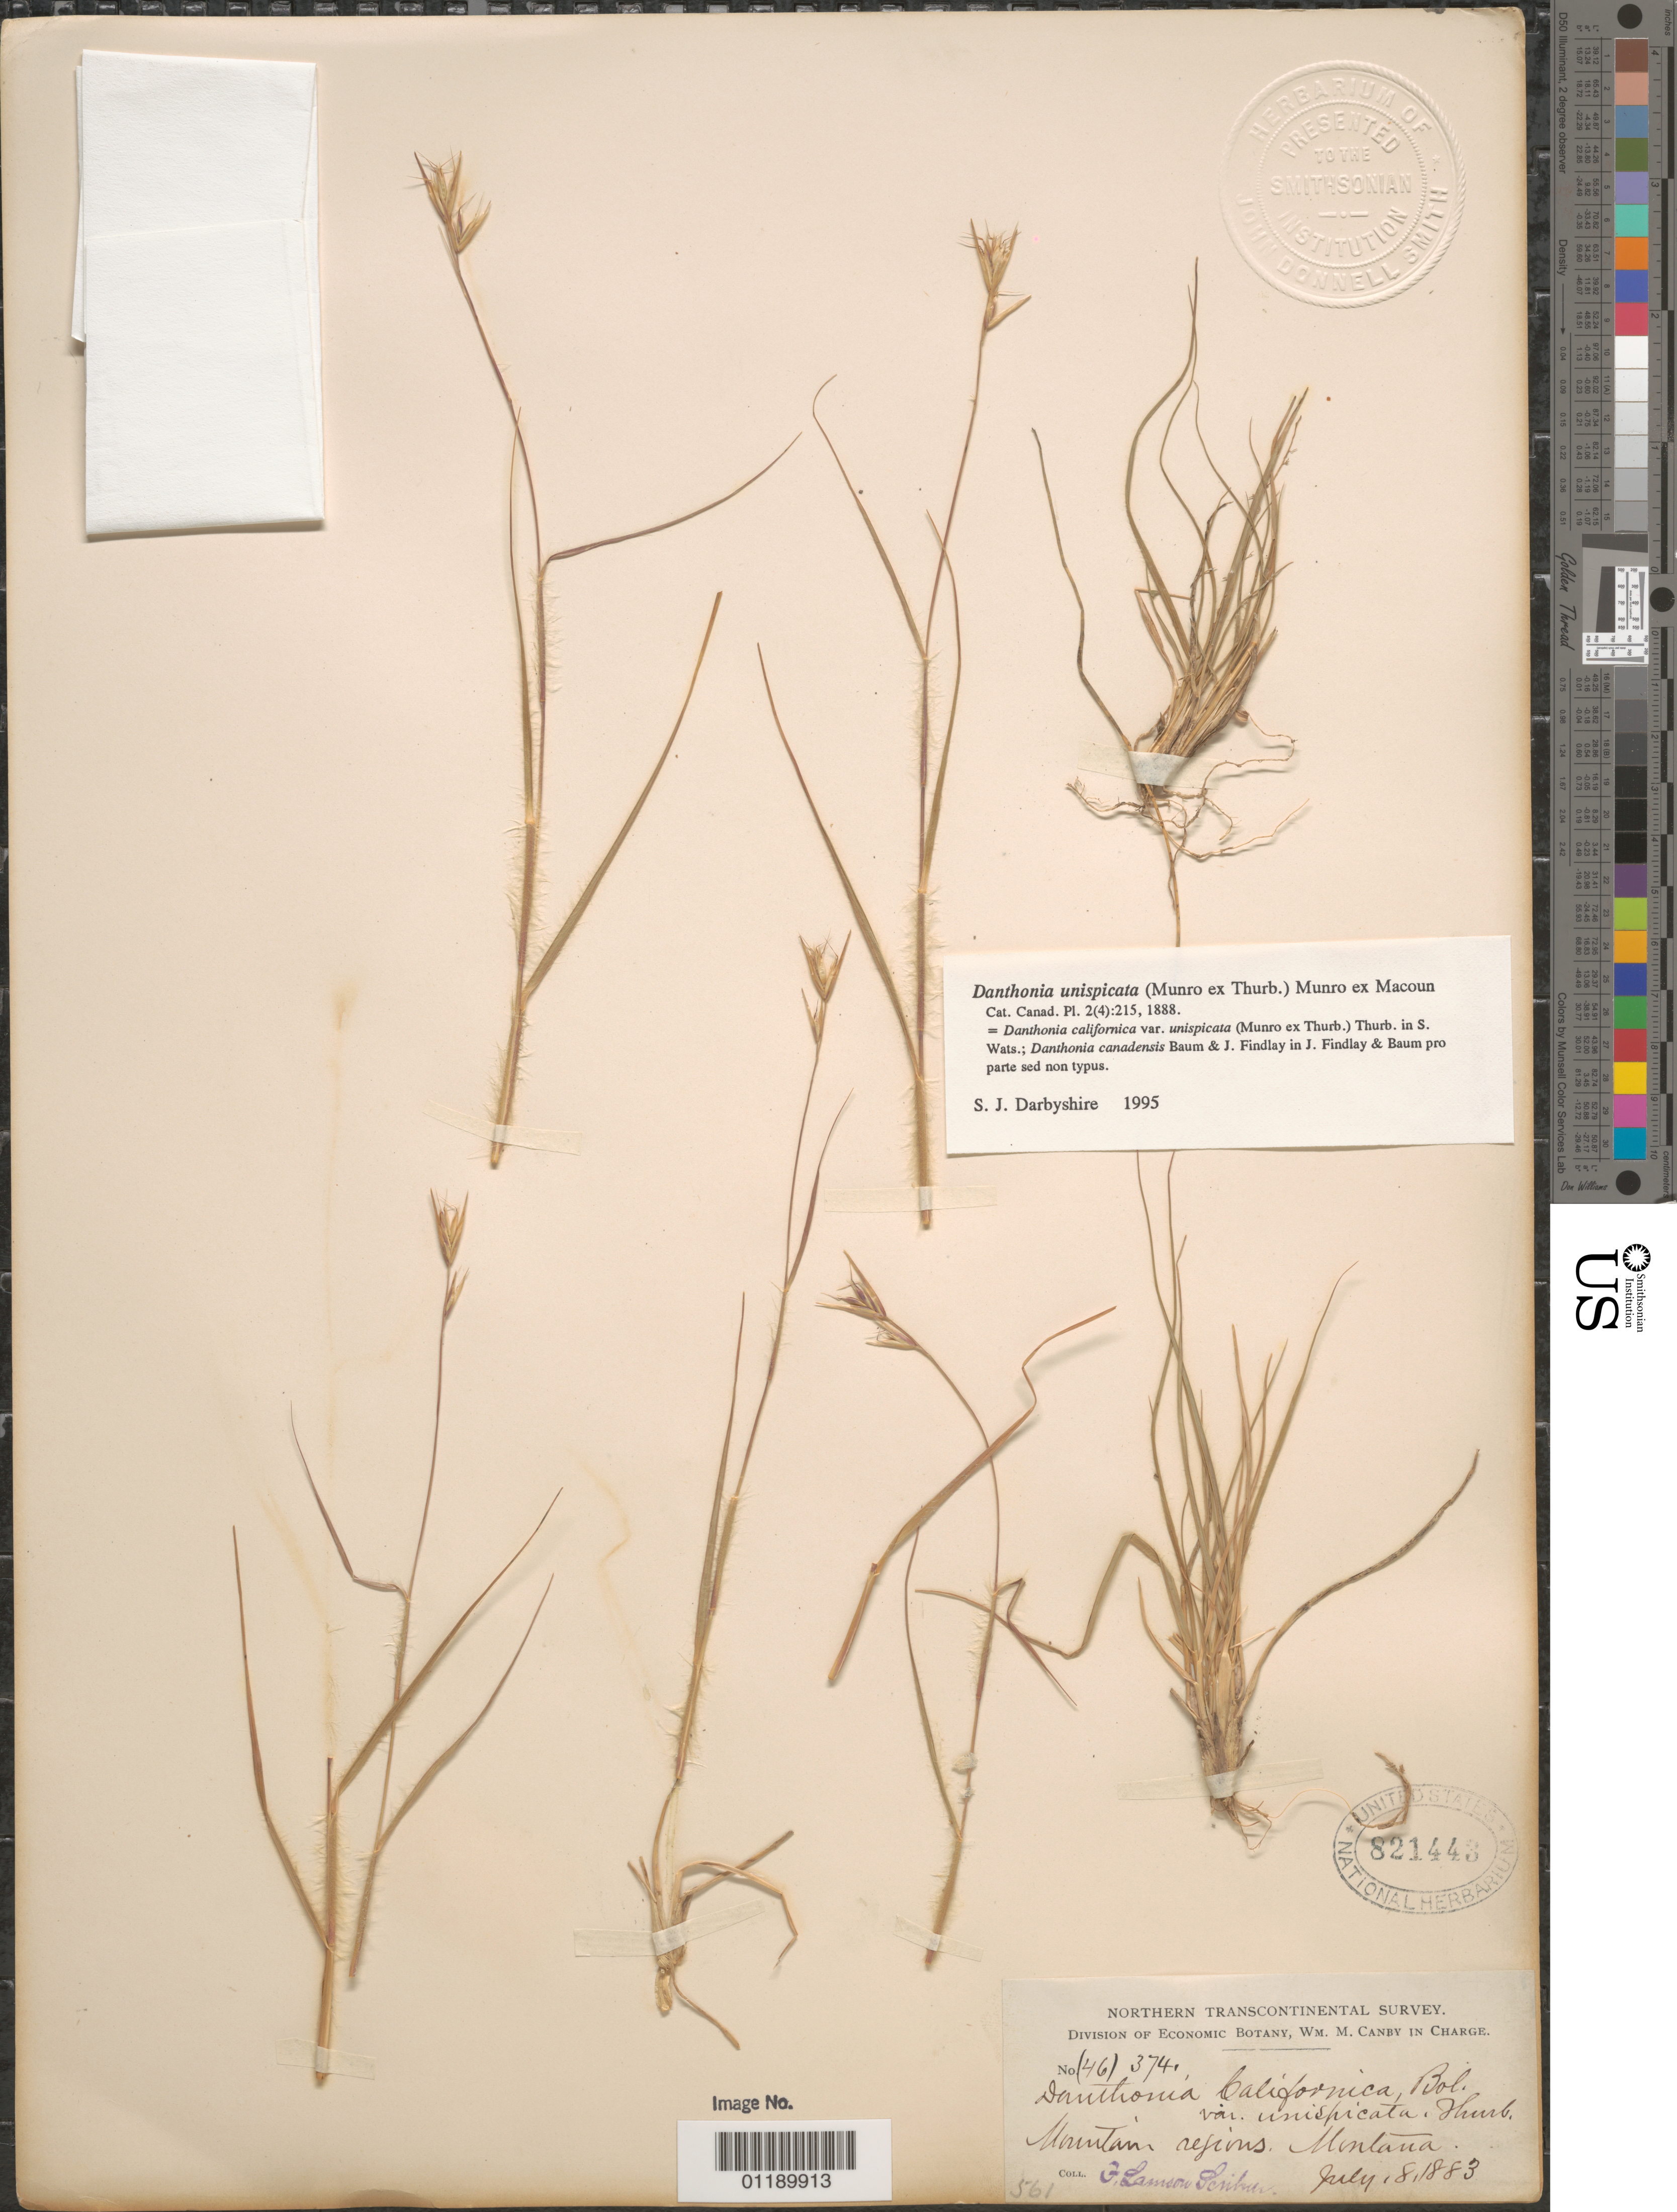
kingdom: Plantae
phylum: Tracheophyta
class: Liliopsida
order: Poales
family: Poaceae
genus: Danthonia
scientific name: Danthonia unispicata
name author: (Thurb.) Munro ex Macoun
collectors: F. L. Scribner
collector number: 374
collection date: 1883-07-08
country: United States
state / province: Montana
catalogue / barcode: US 821443